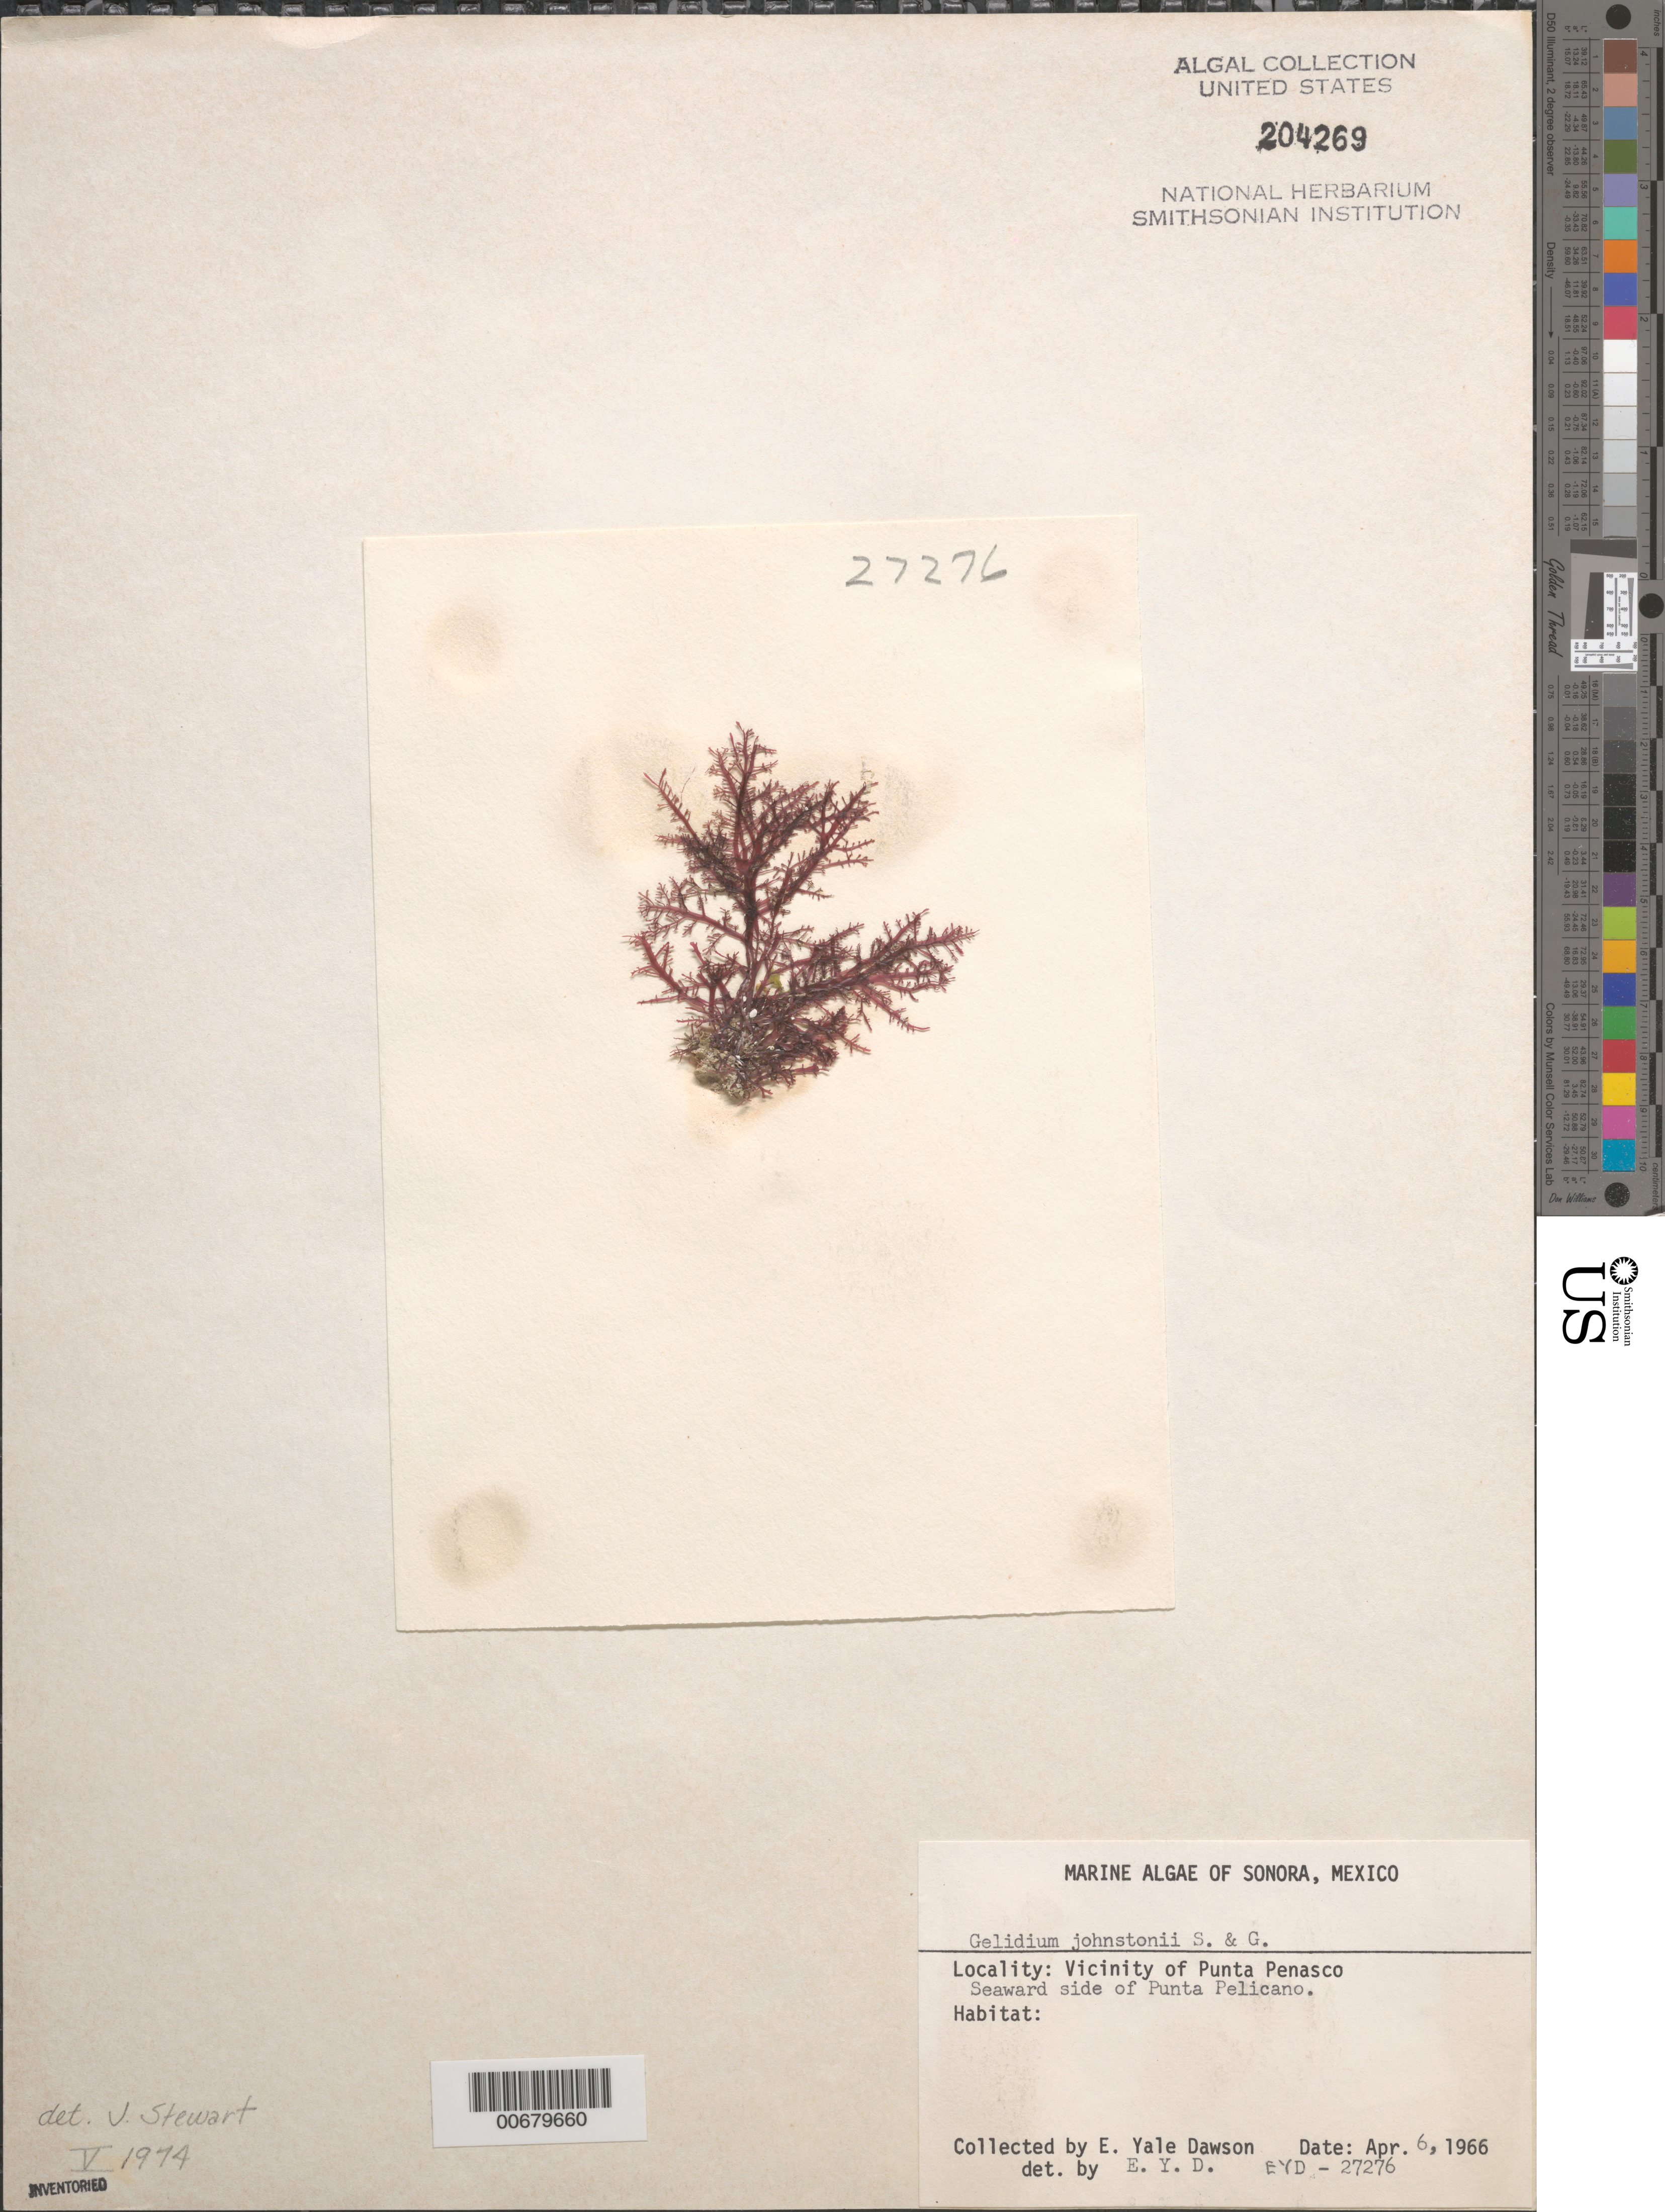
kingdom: Plantae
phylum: Rhodophyta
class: Florideophyceae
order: Gelidiales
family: Gelidiaceae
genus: Gelidium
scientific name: Gelidium johnstonii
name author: Setchell & N.L. Gardner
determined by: Dawson, E. Y.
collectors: E. Y. Dawson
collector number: EYD 27276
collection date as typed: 06 Apr 1966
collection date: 1966-04-06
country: Mexico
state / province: Sonora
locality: Punta Pelicano, Punta Penasco area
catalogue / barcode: US 204269